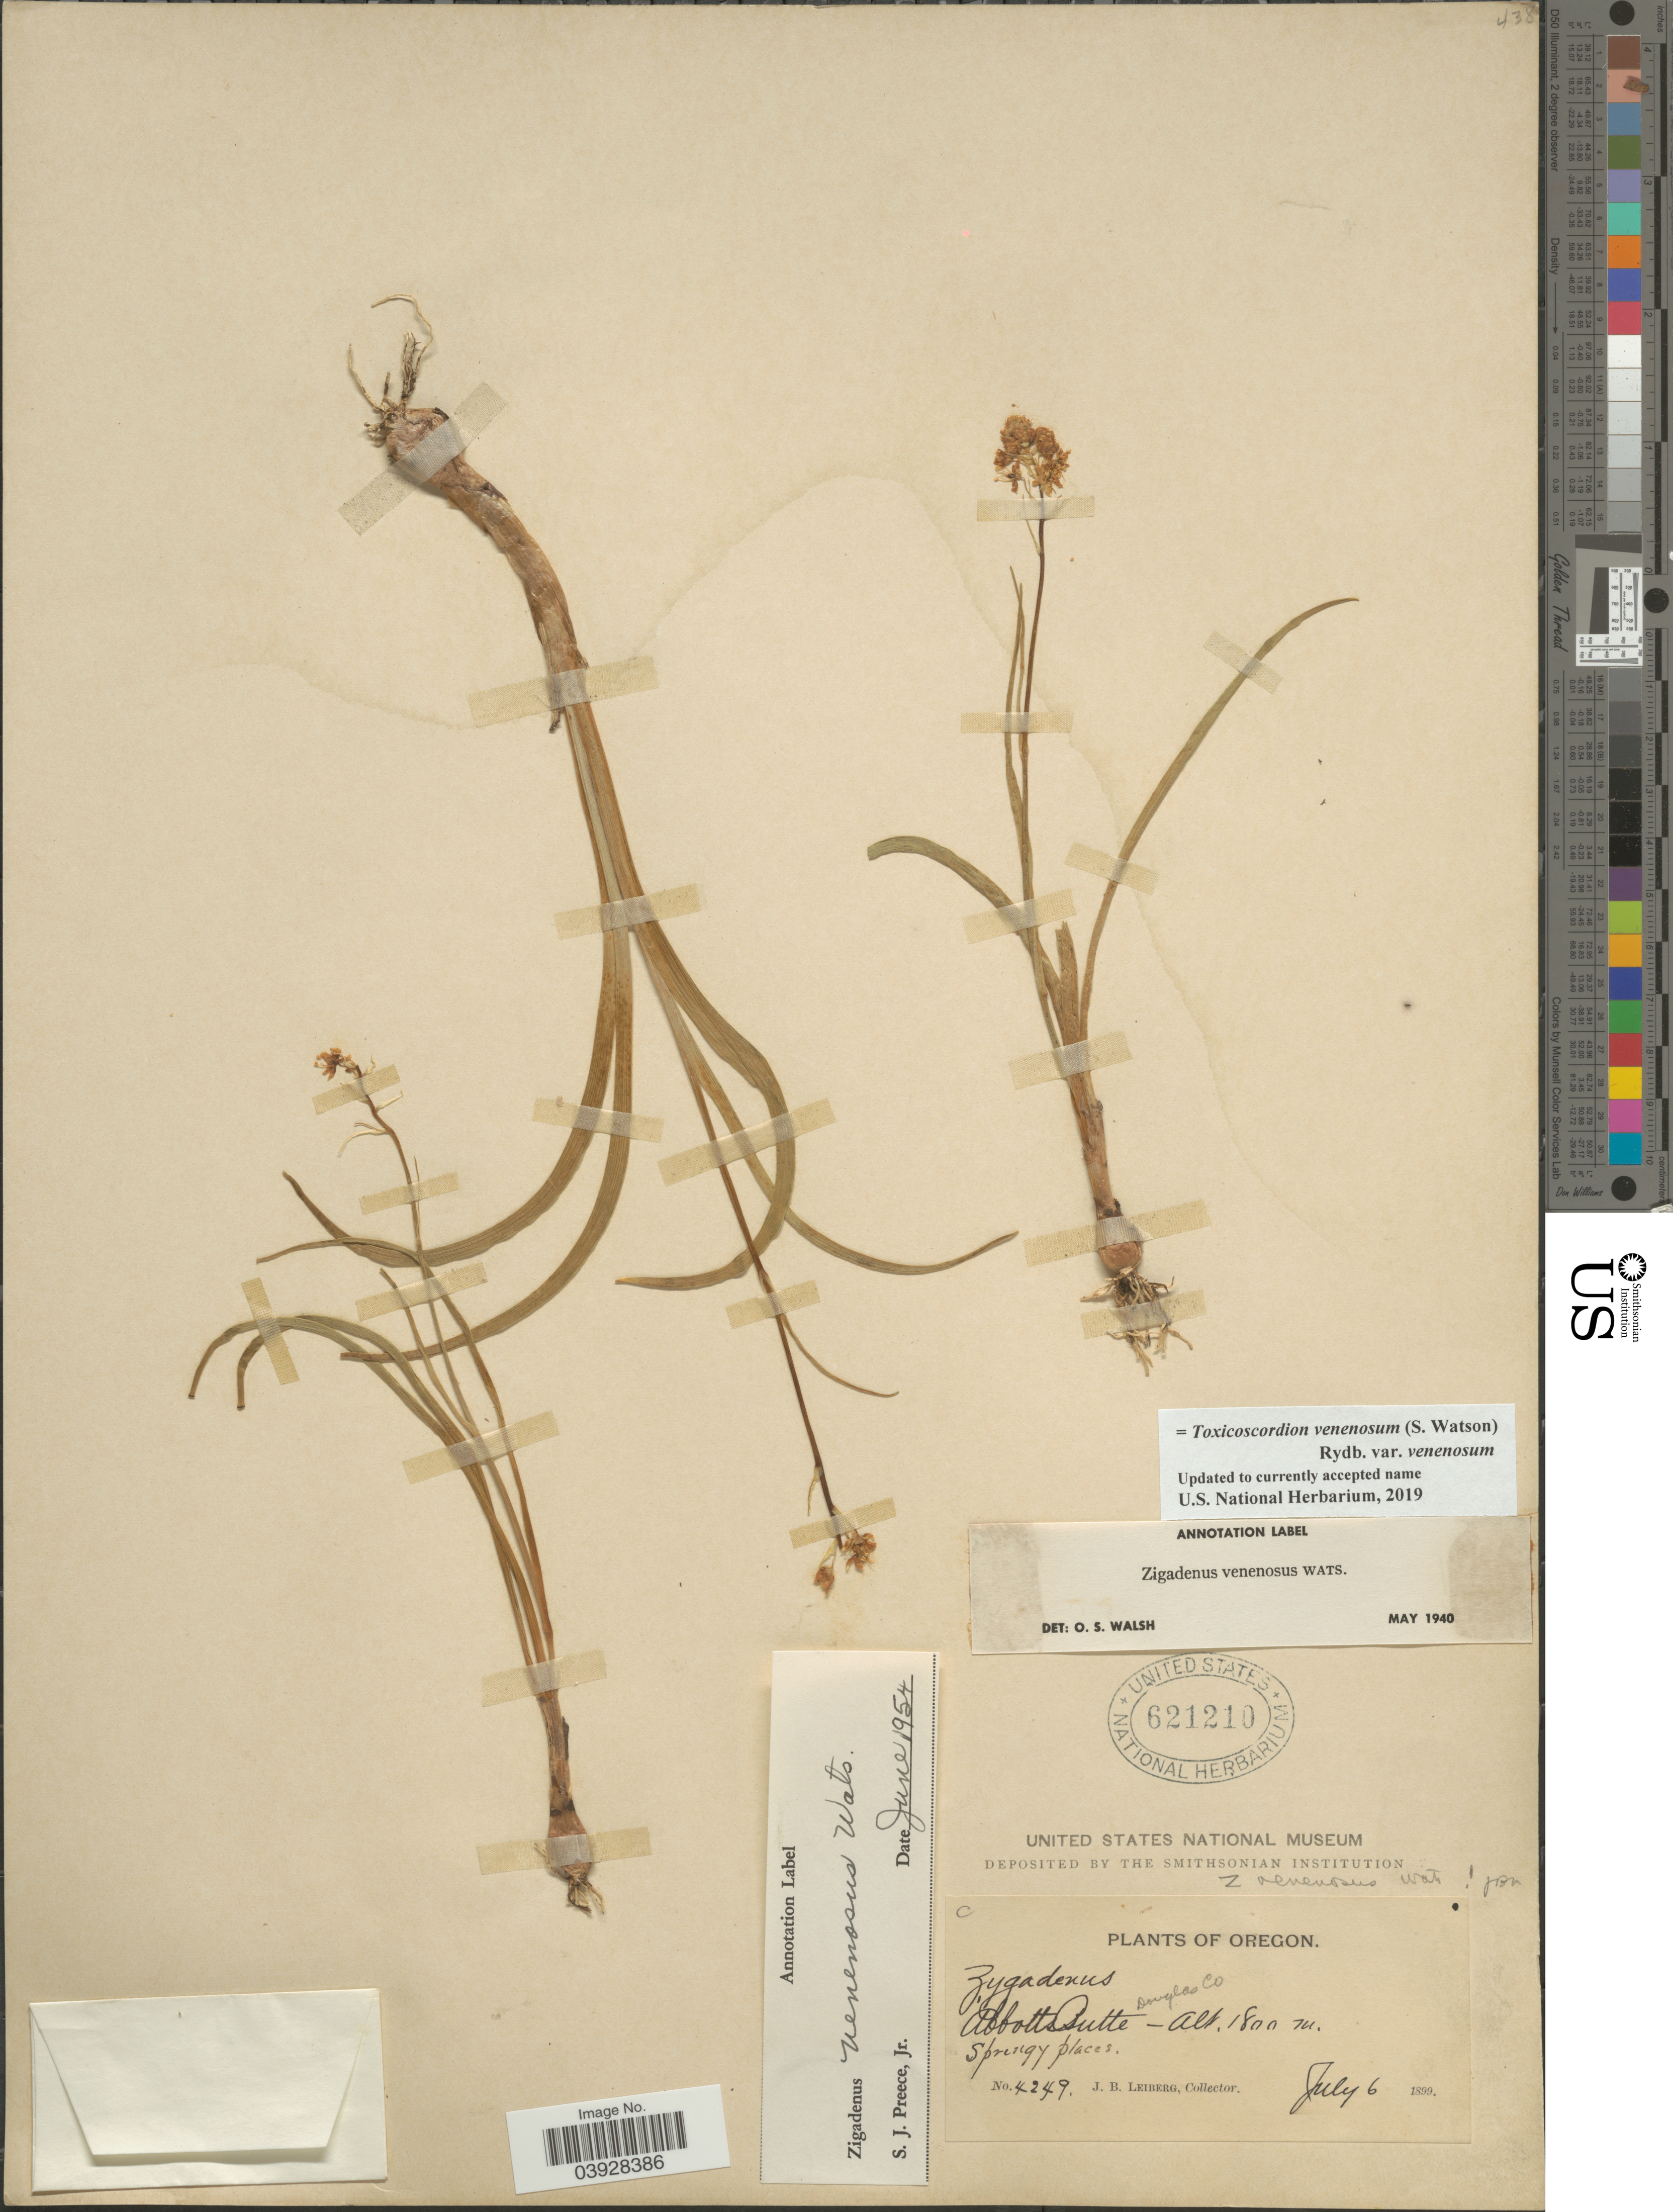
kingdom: Plantae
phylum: Tracheophyta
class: Liliopsida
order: Liliales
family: Melanthiaceae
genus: Toxicoscordion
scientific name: Toxicoscordion venenosum var. gramineum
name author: (Rydb.) Brasher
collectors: J. B. Leiberg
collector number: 4249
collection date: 1899-07-06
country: United States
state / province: Oregon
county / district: Douglas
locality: Abbotts Butte, Douglas Co.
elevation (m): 1800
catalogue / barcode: US 621210